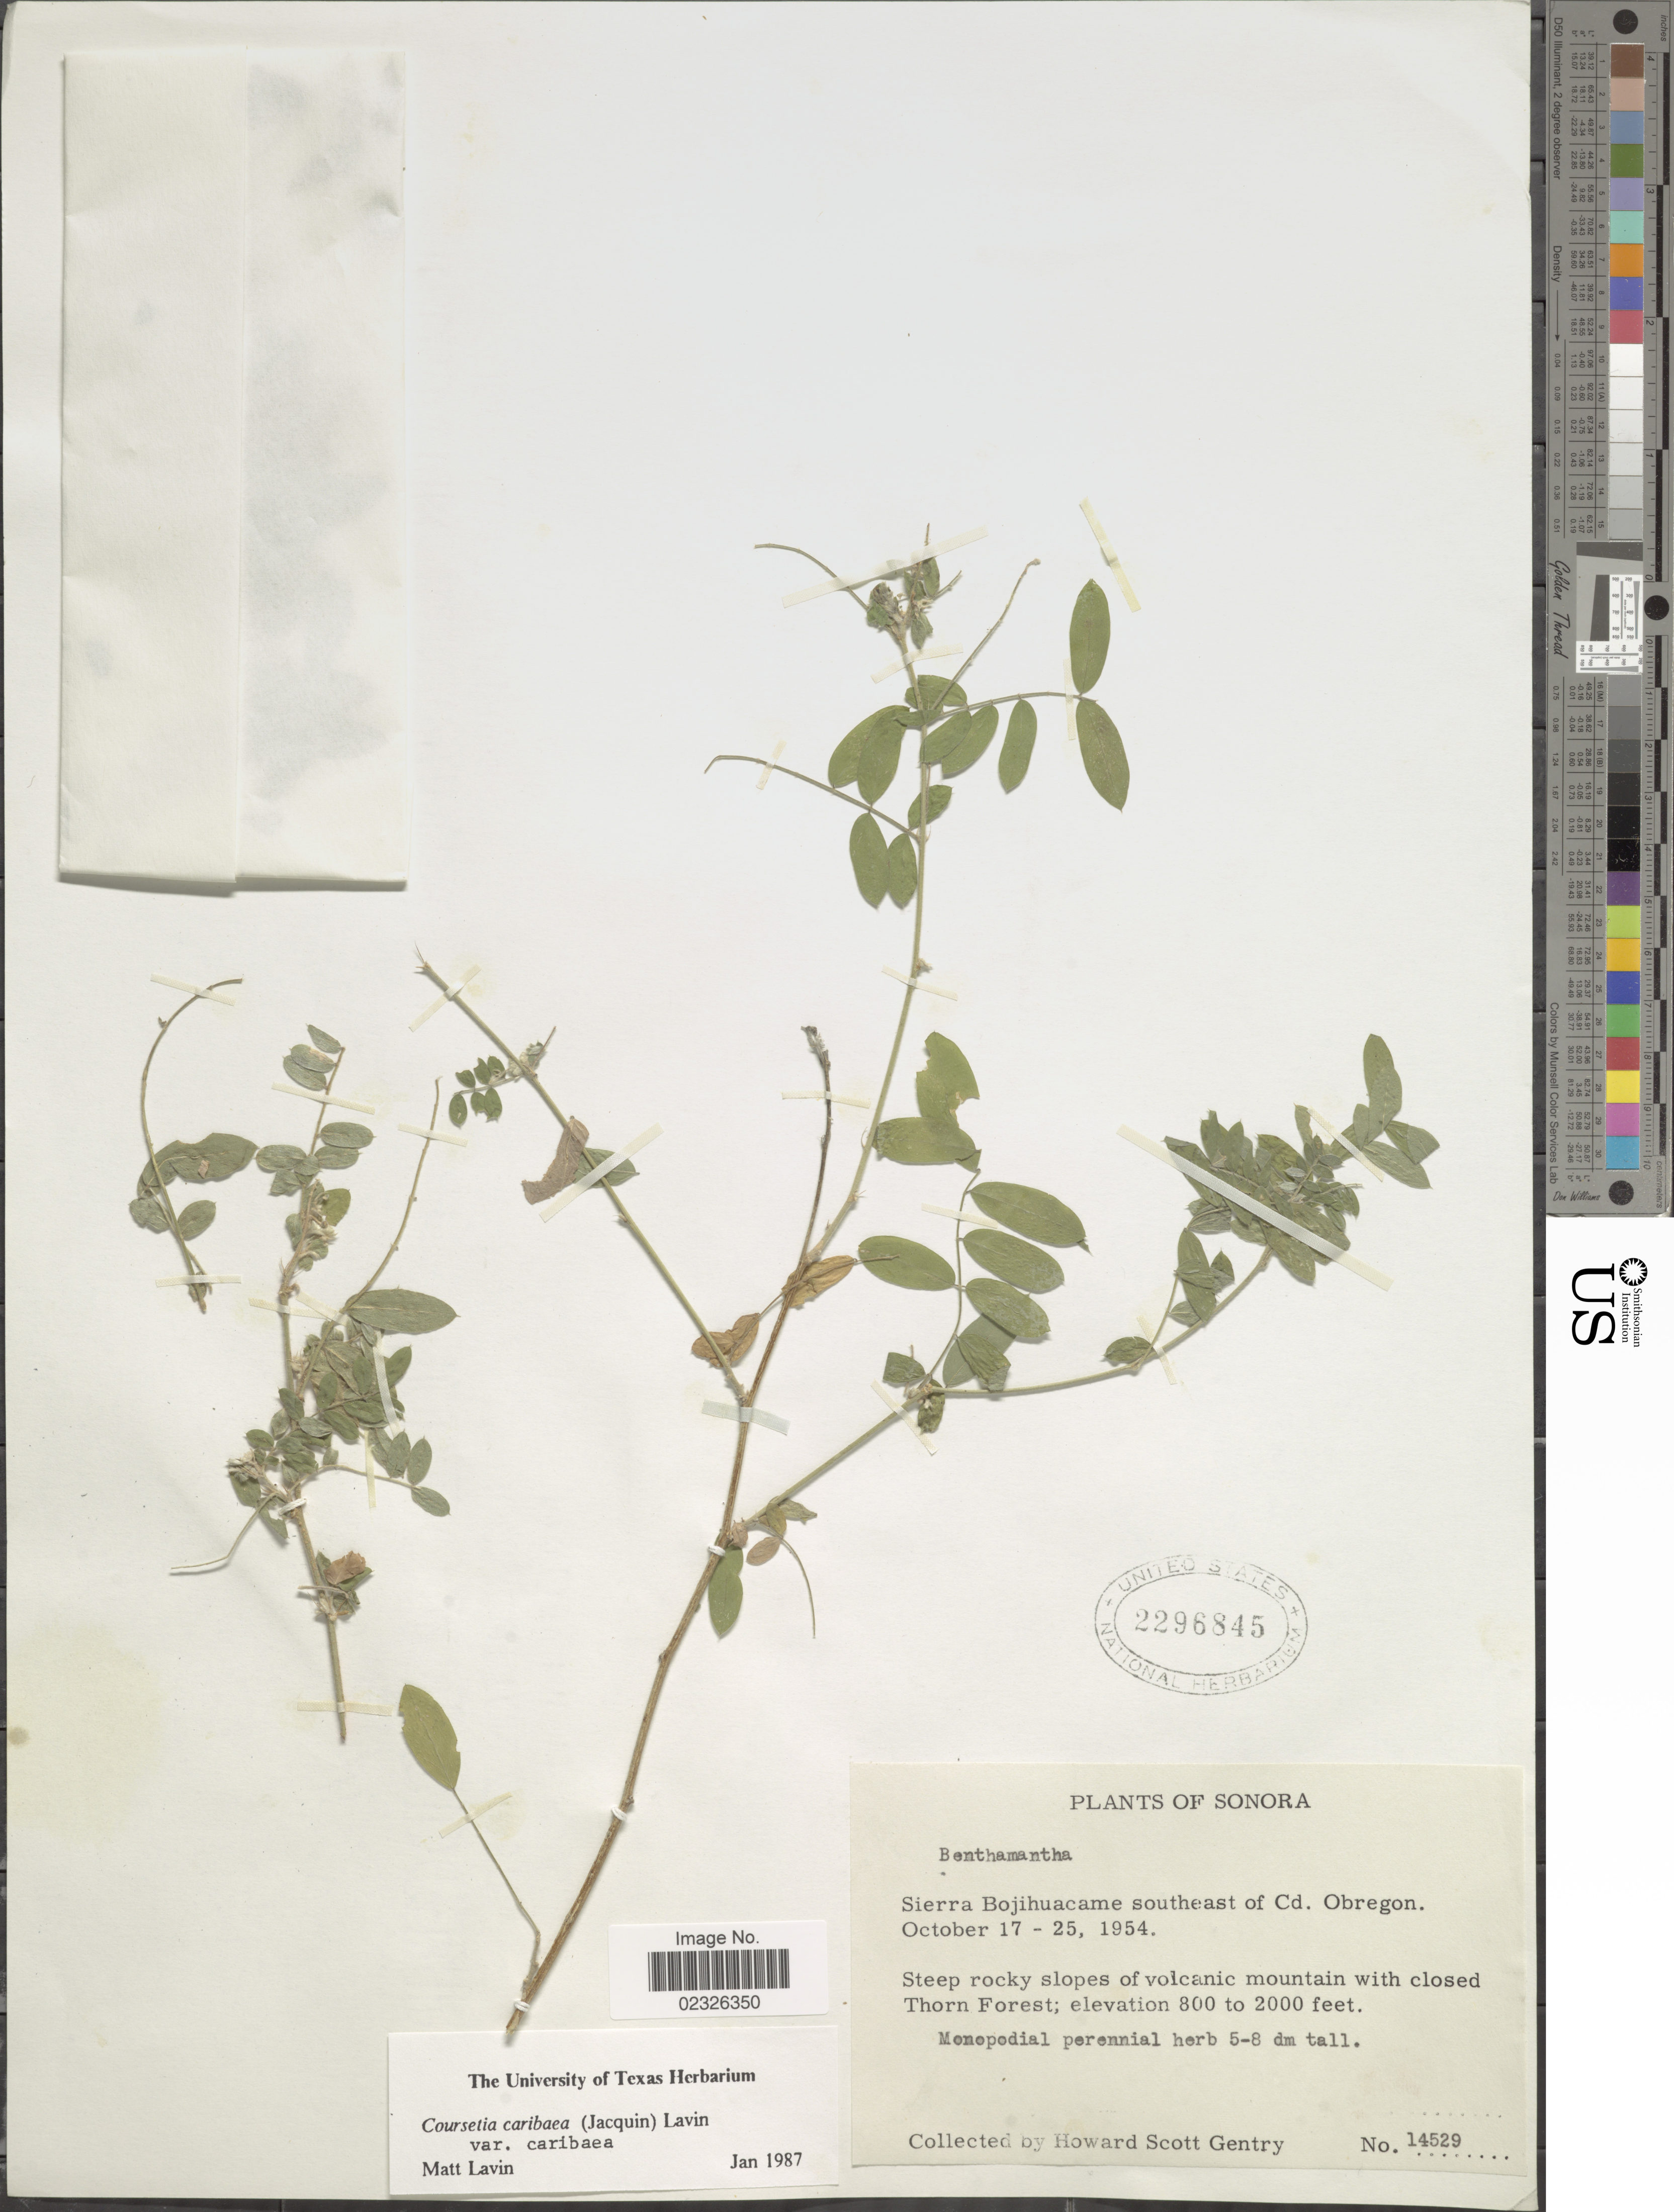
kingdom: Plantae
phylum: Tracheophyta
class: Magnoliopsida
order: Fabales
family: Fabaceae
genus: Coursetia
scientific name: Coursetia caribaea var. caribaea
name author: (Jacq.) Lavin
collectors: H. S. Gentry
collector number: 14529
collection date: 1954-10-17/1954-10-25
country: Mexico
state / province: Sonora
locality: Sierra Bojihuacame southeast of Cd. Obregon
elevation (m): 244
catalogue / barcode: US 2296845